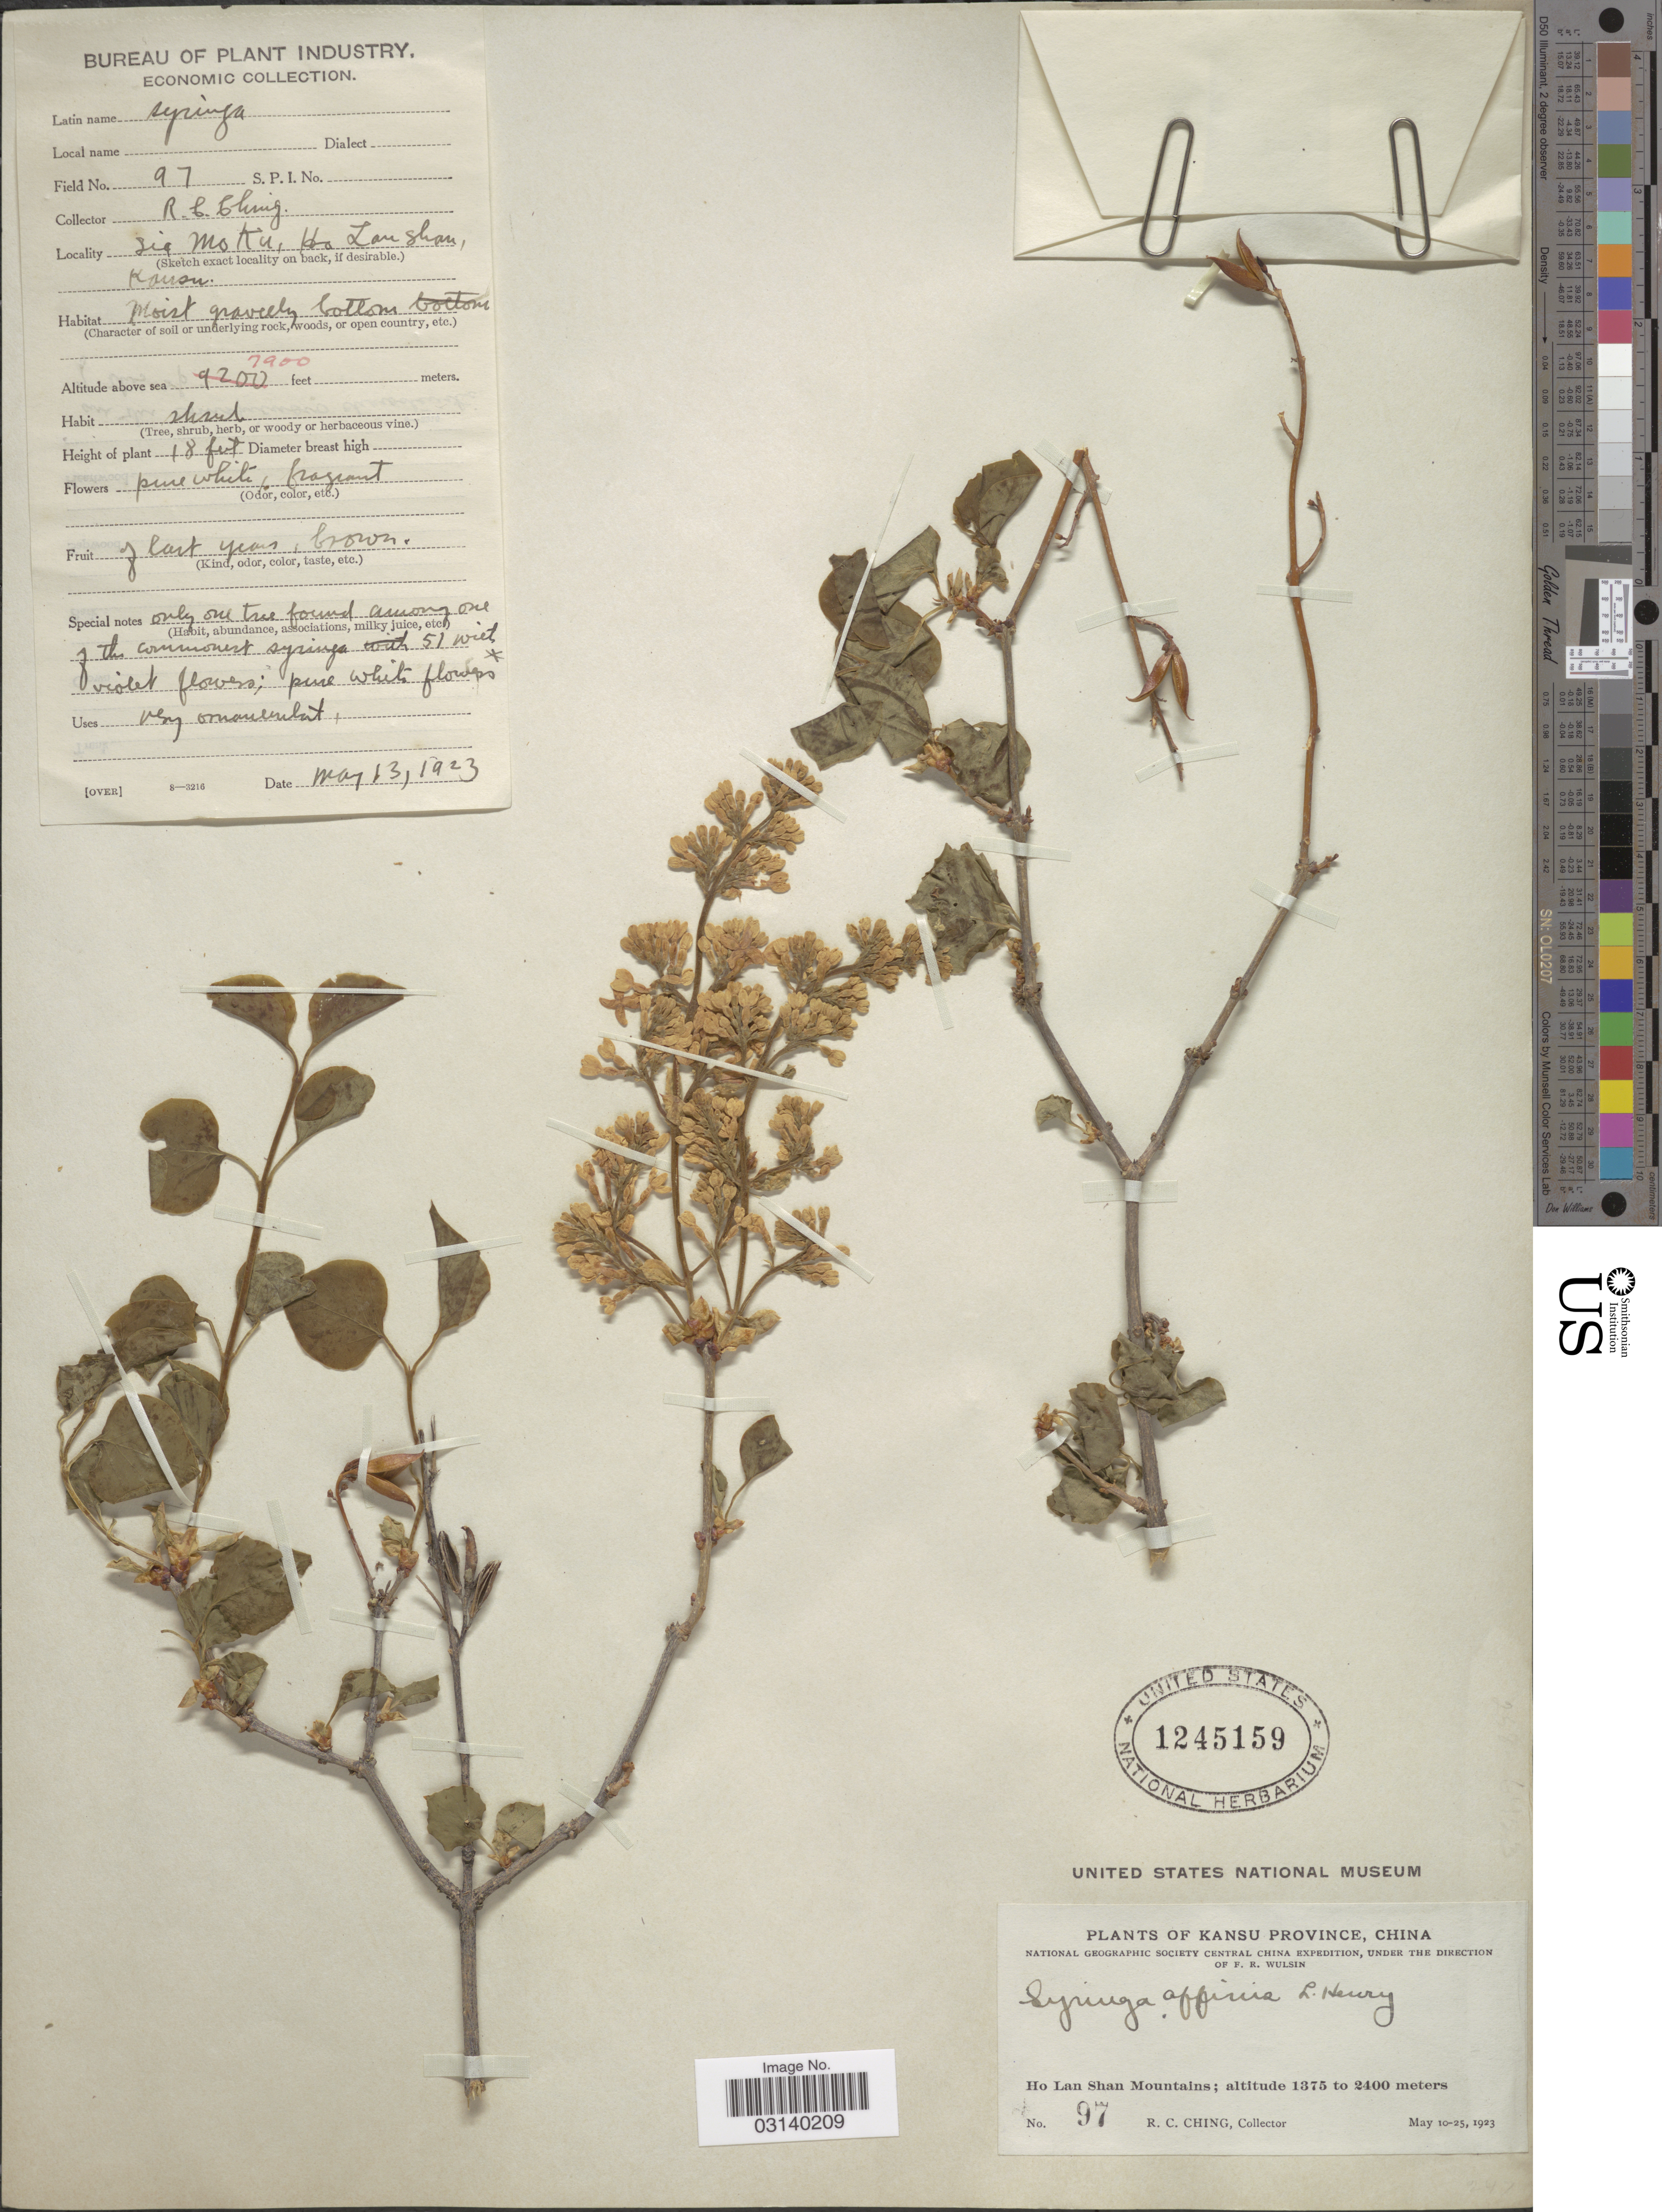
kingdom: Plantae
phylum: Tracheophyta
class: Magnoliopsida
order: Lamiales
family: Oleaceae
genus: Syringa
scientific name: Syringa affinis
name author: L.Henry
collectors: R. C. Ching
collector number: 97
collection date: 1923-05-13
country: China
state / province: Gansu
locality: Kansu Province. Ho Lan Shan Mountains.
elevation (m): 2408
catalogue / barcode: US 1245159